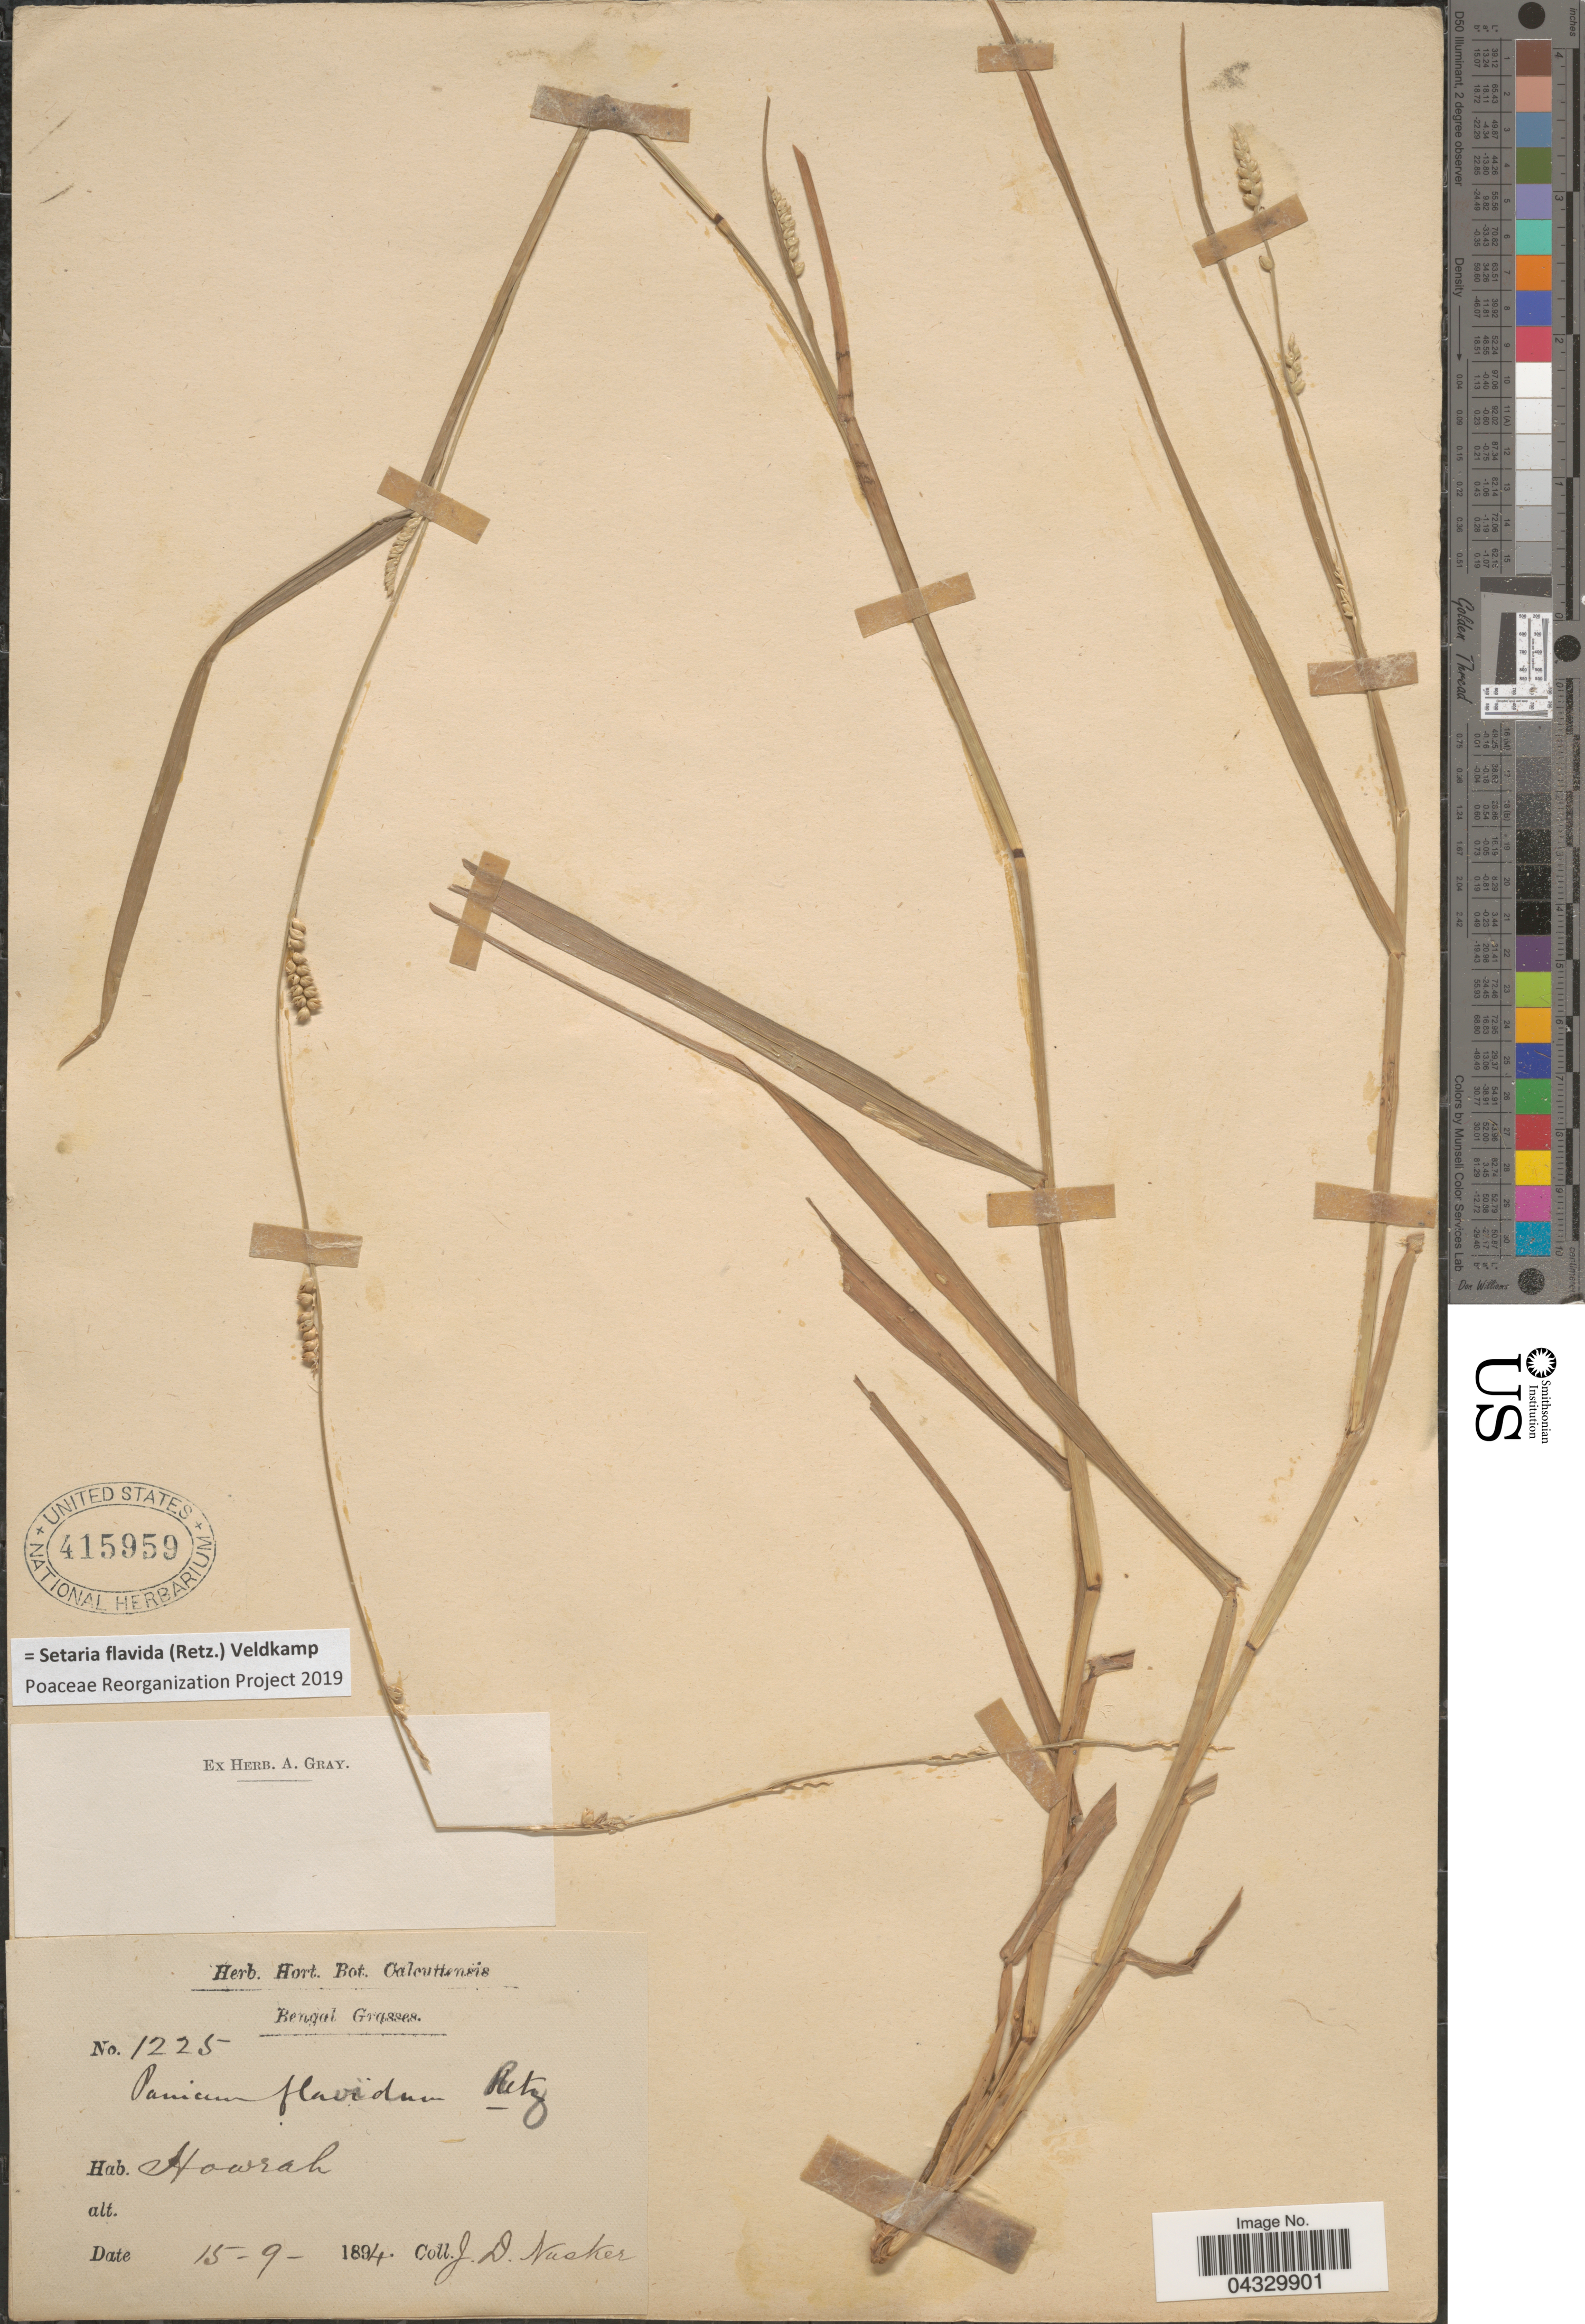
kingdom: Plantae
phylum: Tracheophyta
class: Liliopsida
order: Poales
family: Poaceae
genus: Setaria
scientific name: Setaria flavida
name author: (Retz.) Veldkamp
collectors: J. D. Nusker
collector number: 1225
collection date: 1894-09-15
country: India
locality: Bengal. Howrah.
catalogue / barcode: US 415959